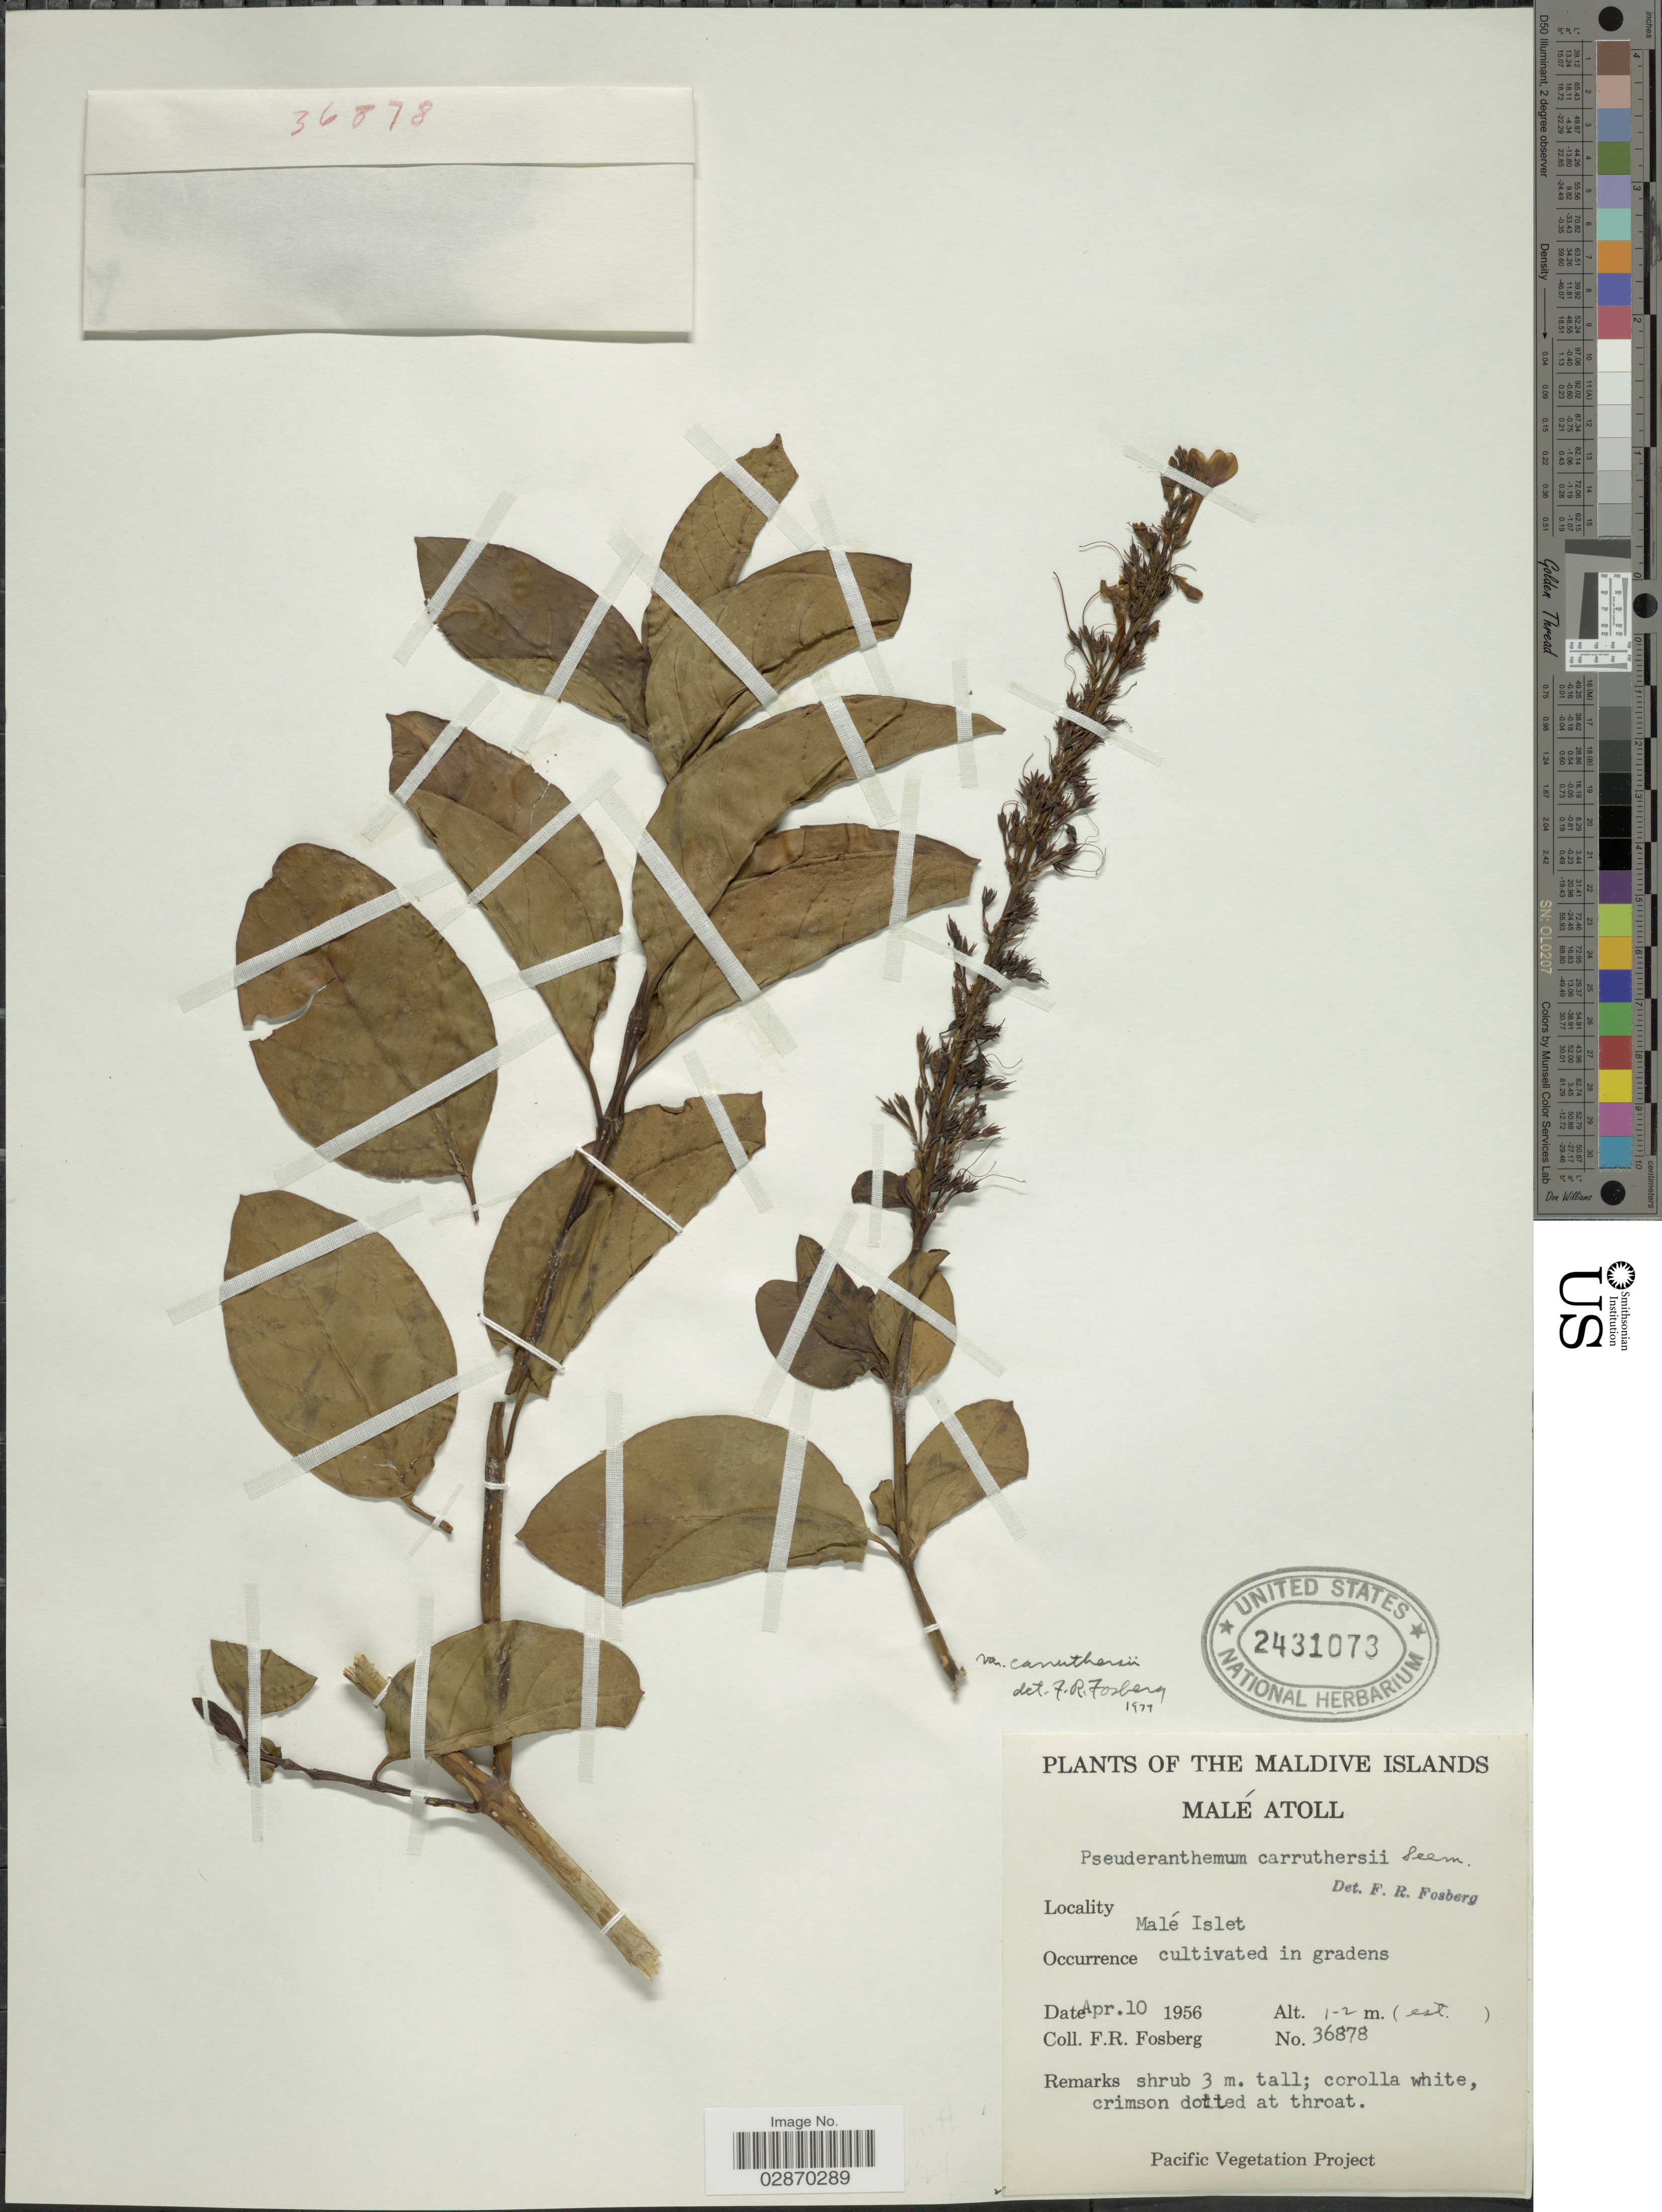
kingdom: Plantae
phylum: Tracheophyta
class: Magnoliopsida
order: Lamiales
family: Acanthaceae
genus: Pseuderanthemum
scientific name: Pseuderanthemum carruthersii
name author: (Seem.) Guillaumin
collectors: F. R. Fosberg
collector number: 36878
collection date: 1956-04-10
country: Maldive Islands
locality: Malé Atoll. Malé Islet.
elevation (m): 1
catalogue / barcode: US 2431073